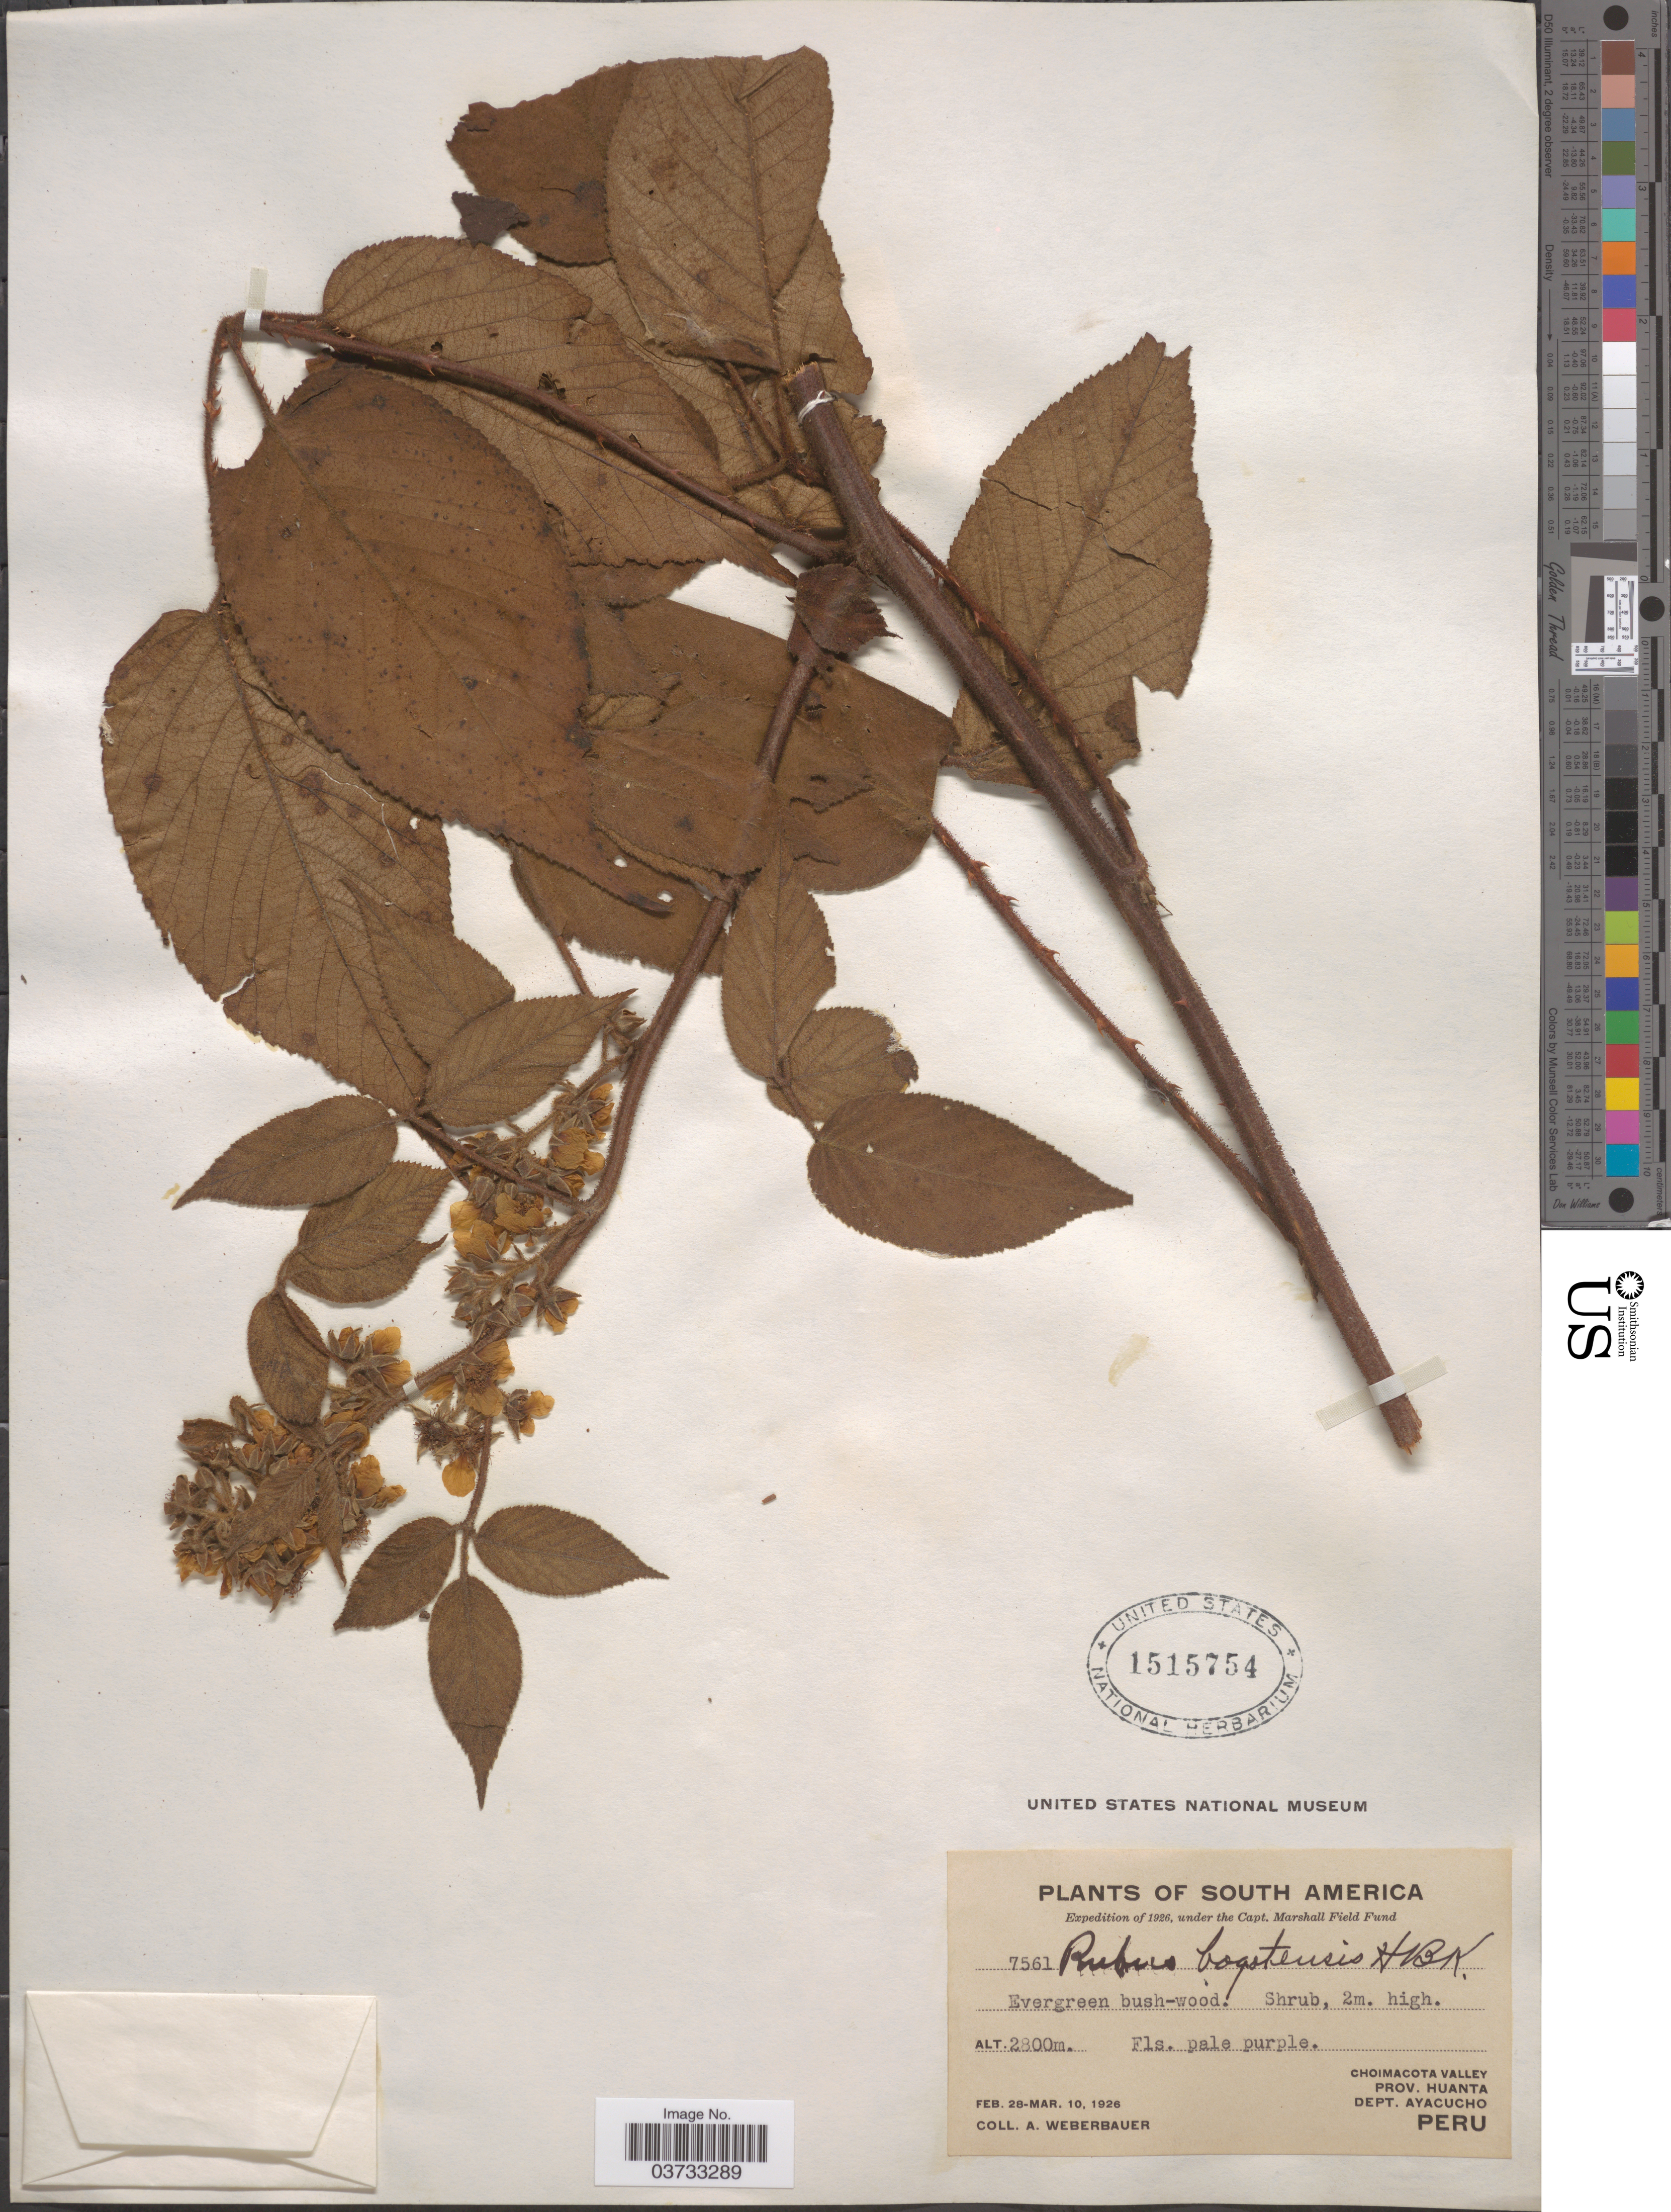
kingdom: Plantae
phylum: Tracheophyta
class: Magnoliopsida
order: Rosales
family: Rosaceae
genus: Rubus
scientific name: Rubus bogotensis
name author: Kunth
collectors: A. Weberbauer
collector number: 7561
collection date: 1926-02-28/1926-03-10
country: Peru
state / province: Ayacucho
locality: Choimacota Valley. Prov. Huanta. Dept. Ayacucho.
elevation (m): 2800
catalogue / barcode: US 1515754